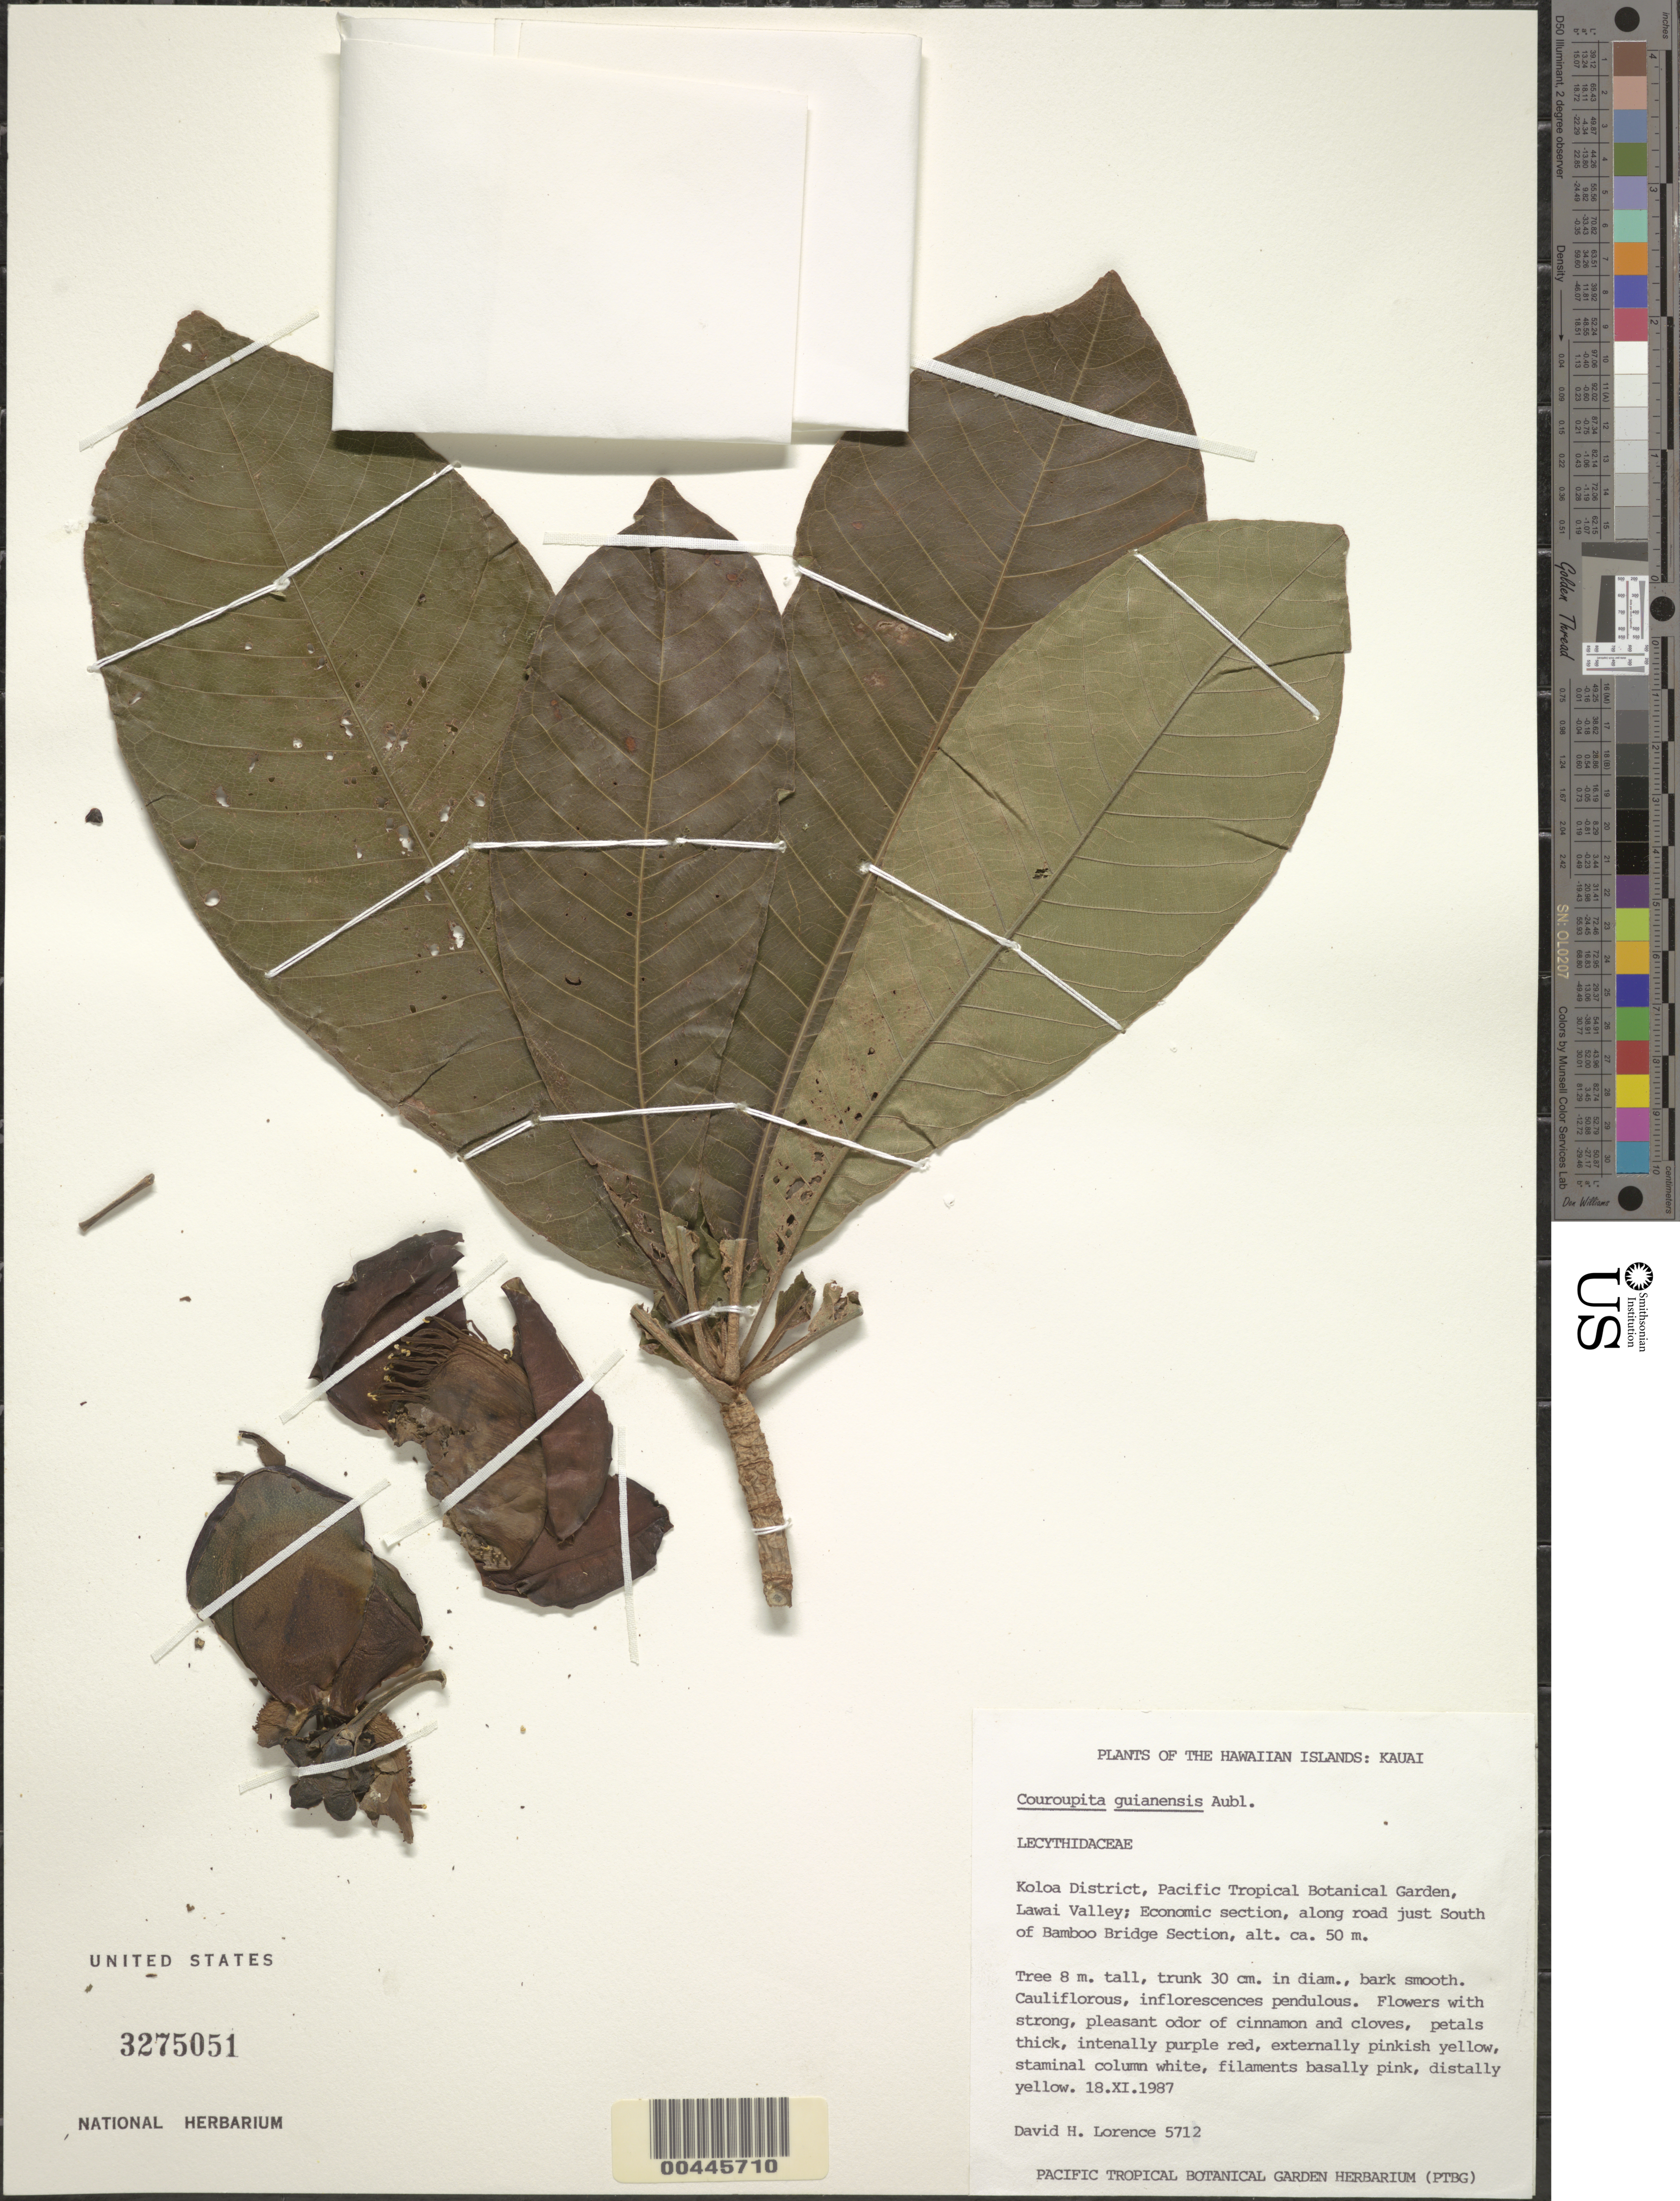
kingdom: Plantae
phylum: Tracheophyta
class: Magnoliopsida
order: Ericales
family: Lecythidaceae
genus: Couroupita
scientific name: Couroupita guianensis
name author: Aubl.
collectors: D. Lorence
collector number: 5712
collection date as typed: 18 Nov 1987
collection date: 1987-11-18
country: United States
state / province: Hawaii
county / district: Kauai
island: Kaua'i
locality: Koloa District, Pacific Tropical botanical Garden, Lawai Valley, Economic section, along rd. just S of Bamboo Bridge Section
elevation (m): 50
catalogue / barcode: US 3275051